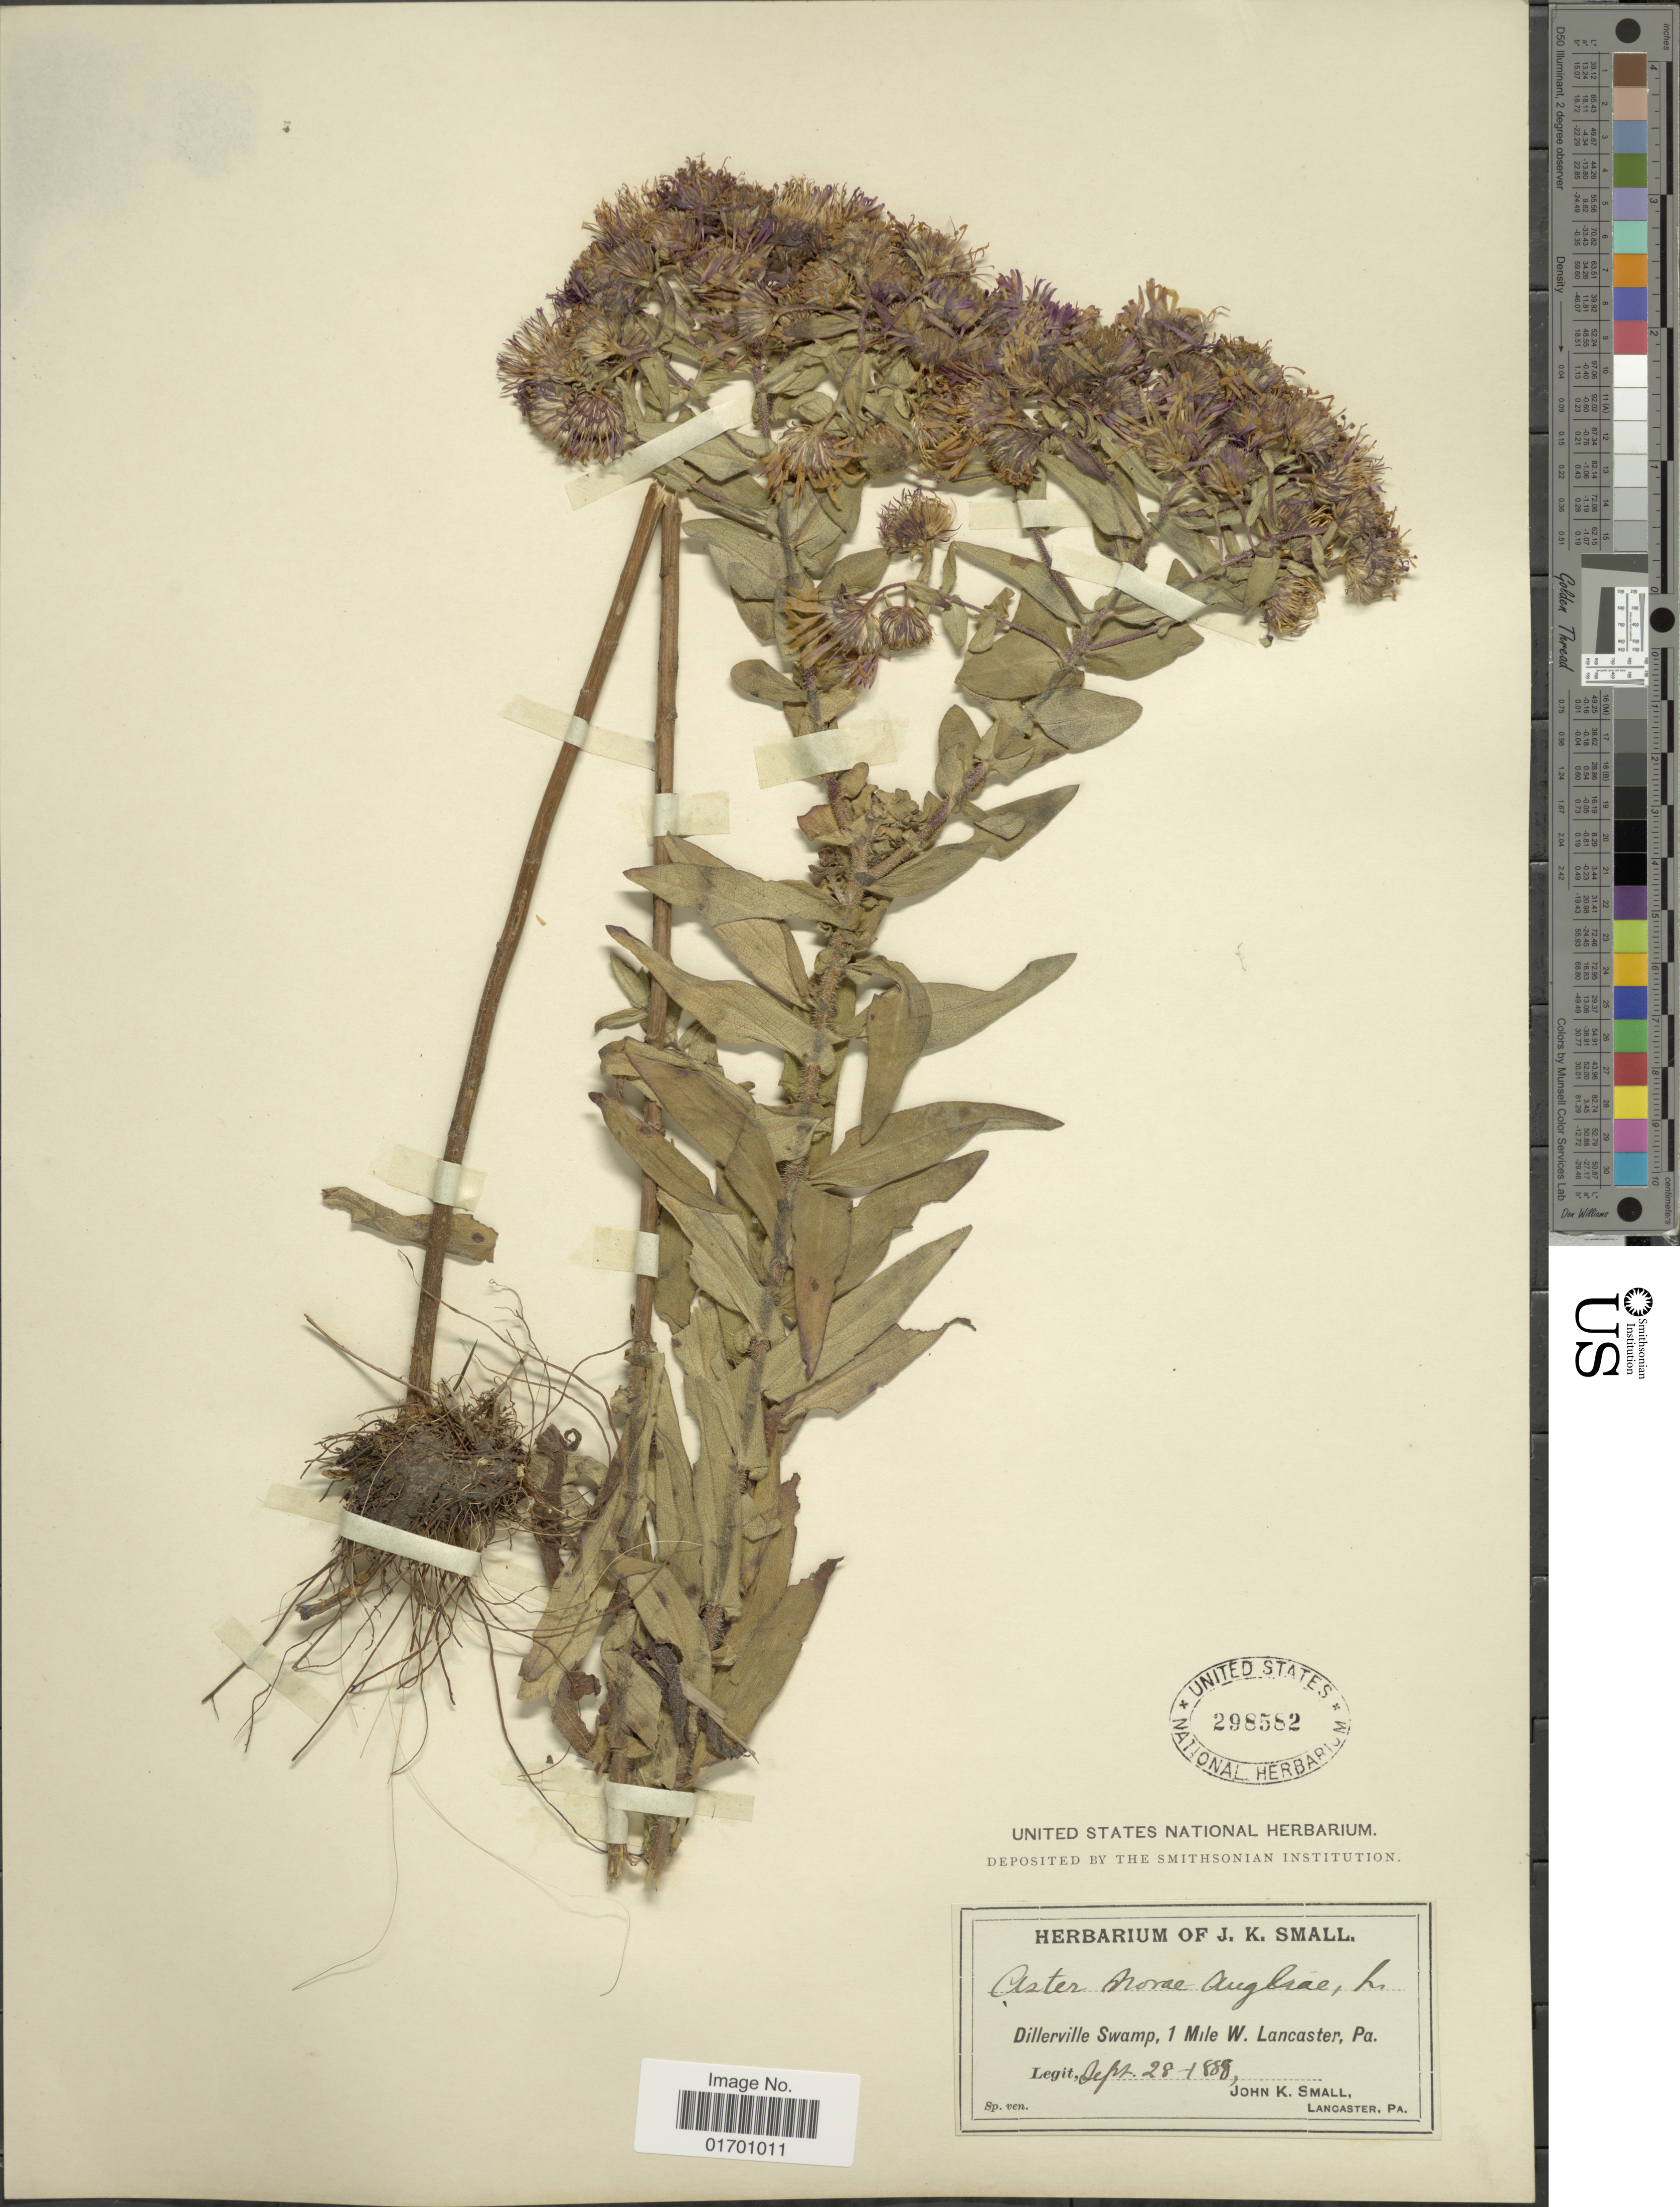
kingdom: Plantae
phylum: Tracheophyta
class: Magnoliopsida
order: Asterales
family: Asteraceae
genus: Symphyotrichum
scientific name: Symphyotrichum novae-angliae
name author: (L.) G.L. Nesom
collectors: J. K. Small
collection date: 1888-09-28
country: United States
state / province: Pennsylvania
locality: Dillerville Swamp, 1 Mile W. Lancaster, Pa.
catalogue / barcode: US 298582